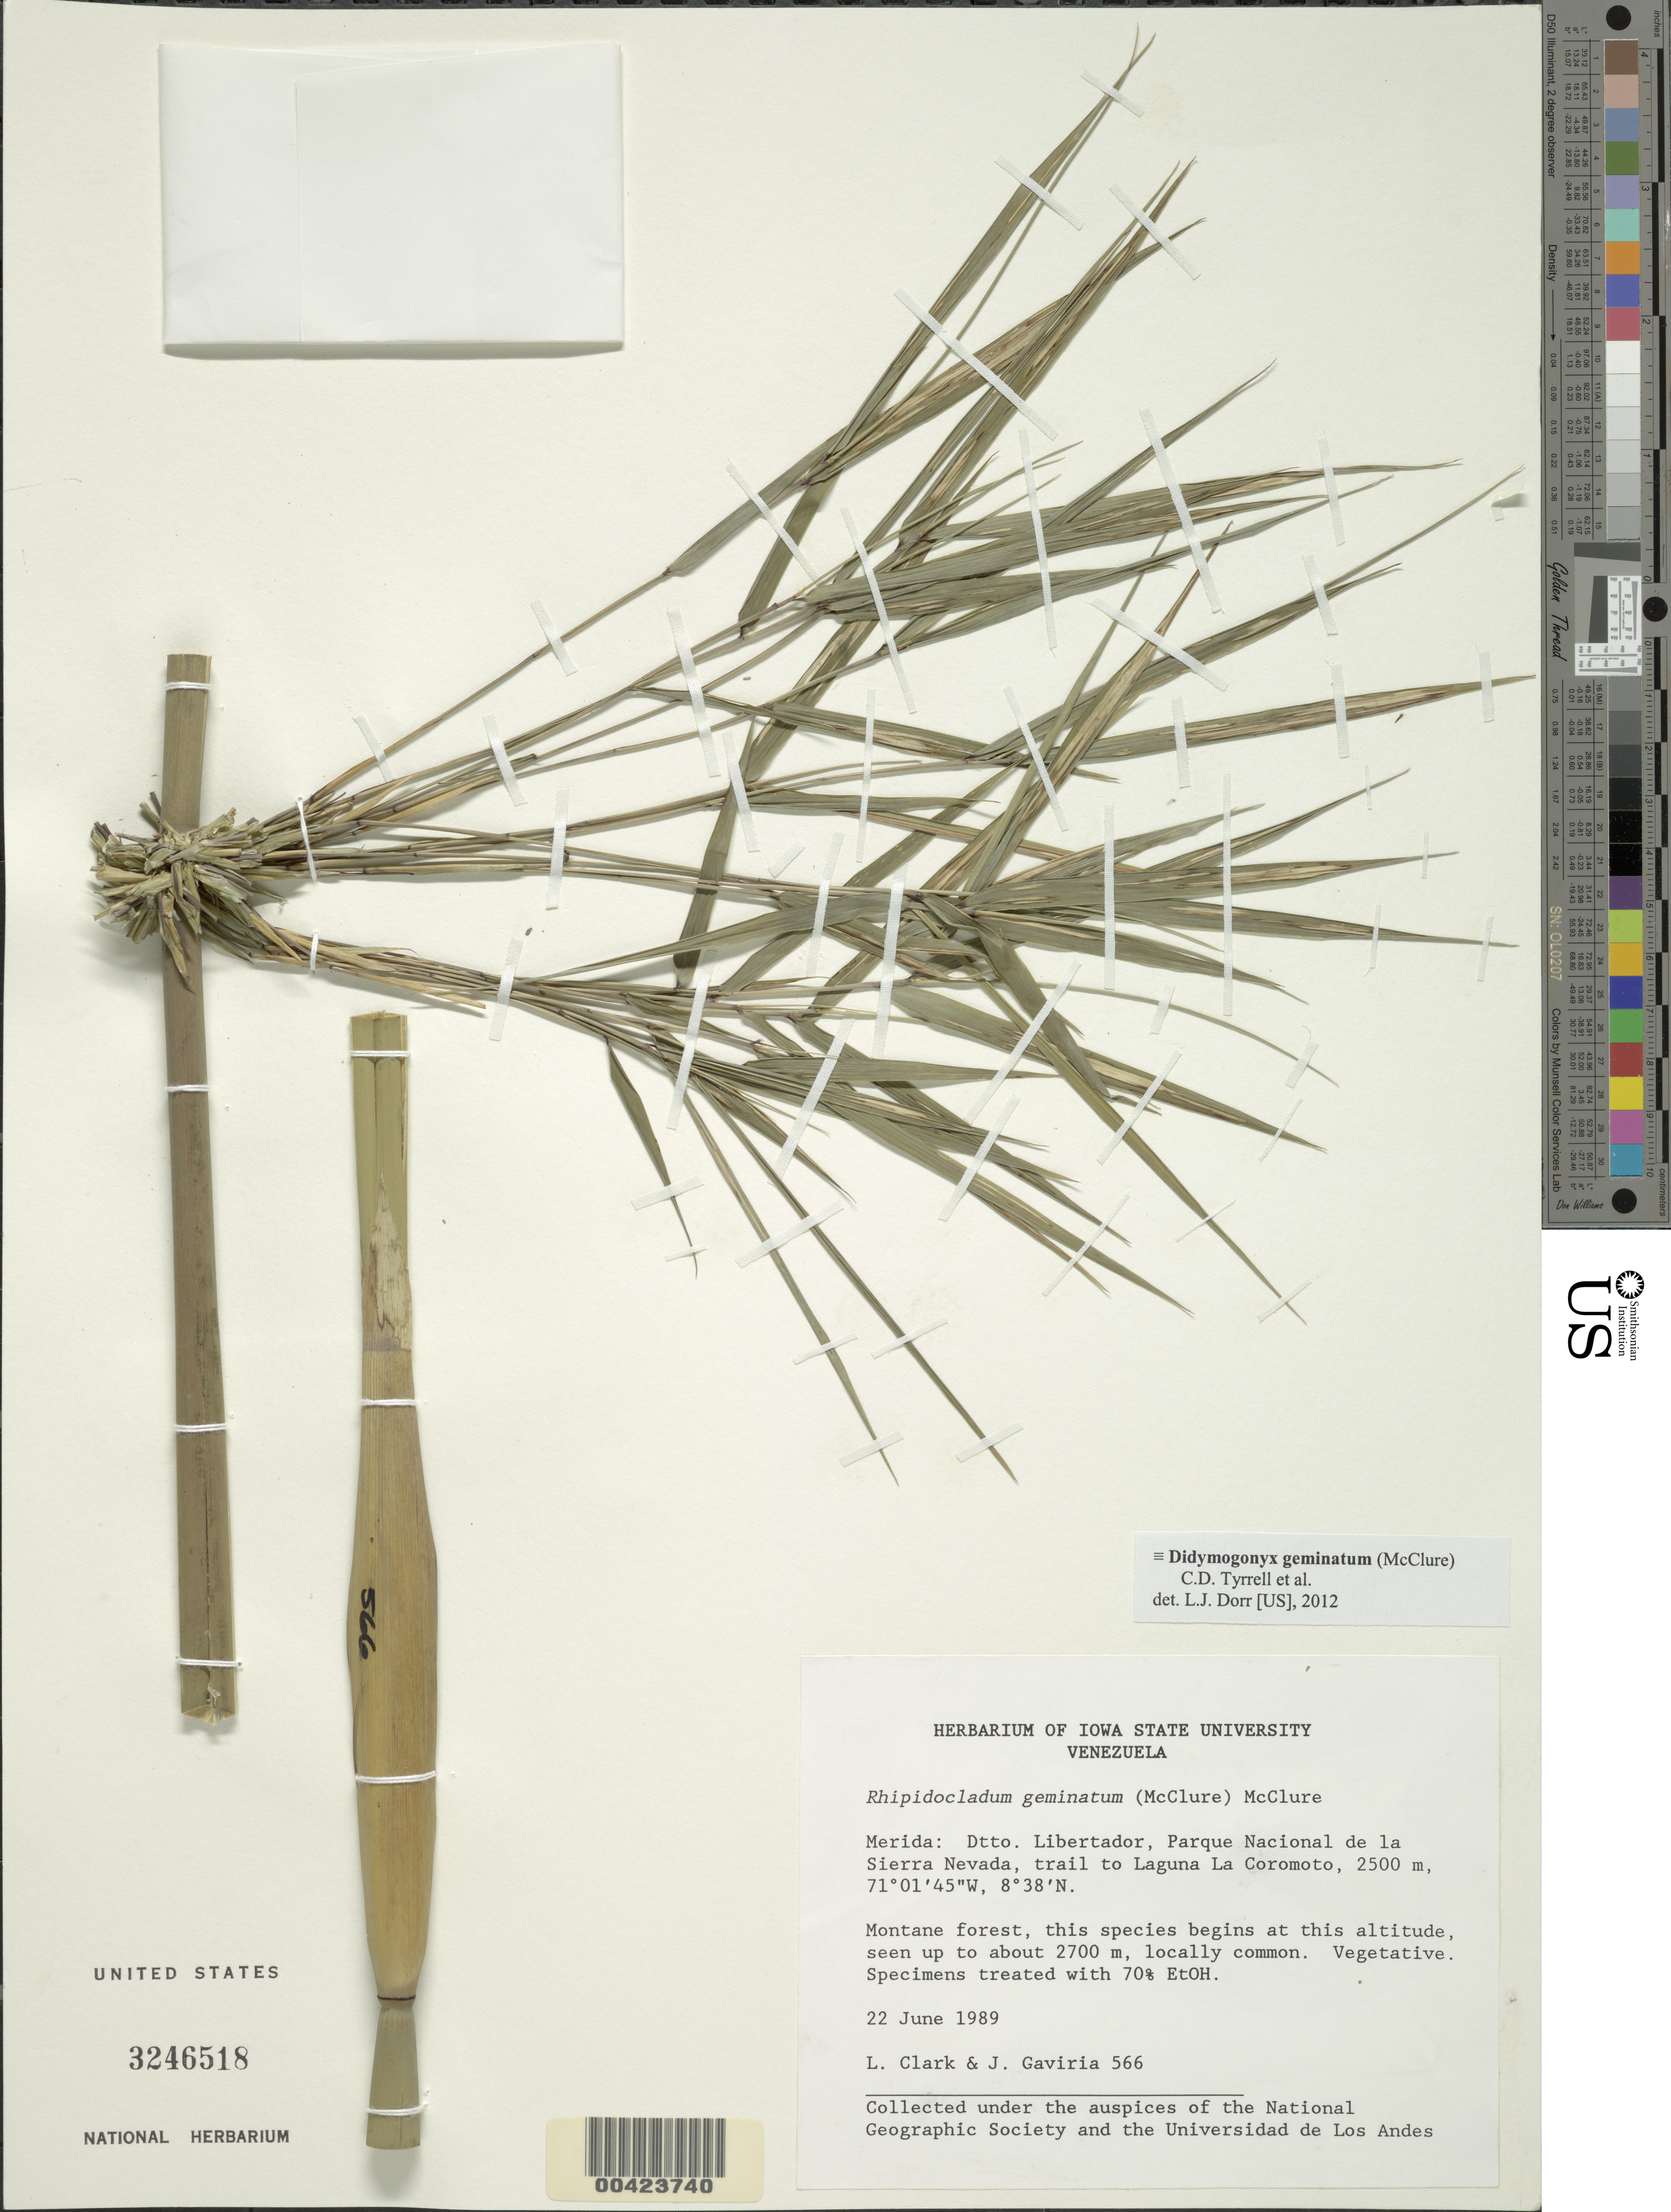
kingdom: Plantae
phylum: Tracheophyta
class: Liliopsida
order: Poales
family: Poaceae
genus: Rhipidocladum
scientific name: Rhipidocladum geminatum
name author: (McClure) McClure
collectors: L. G. Clark & J. Gaviria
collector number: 566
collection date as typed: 22 Jun 1989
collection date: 1989-06-22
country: Venezuela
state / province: Mérida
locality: Trail to laguna la coromoto; parque nacional de la sierra nevada; dtto. libertador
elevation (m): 2500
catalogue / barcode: US 3246518